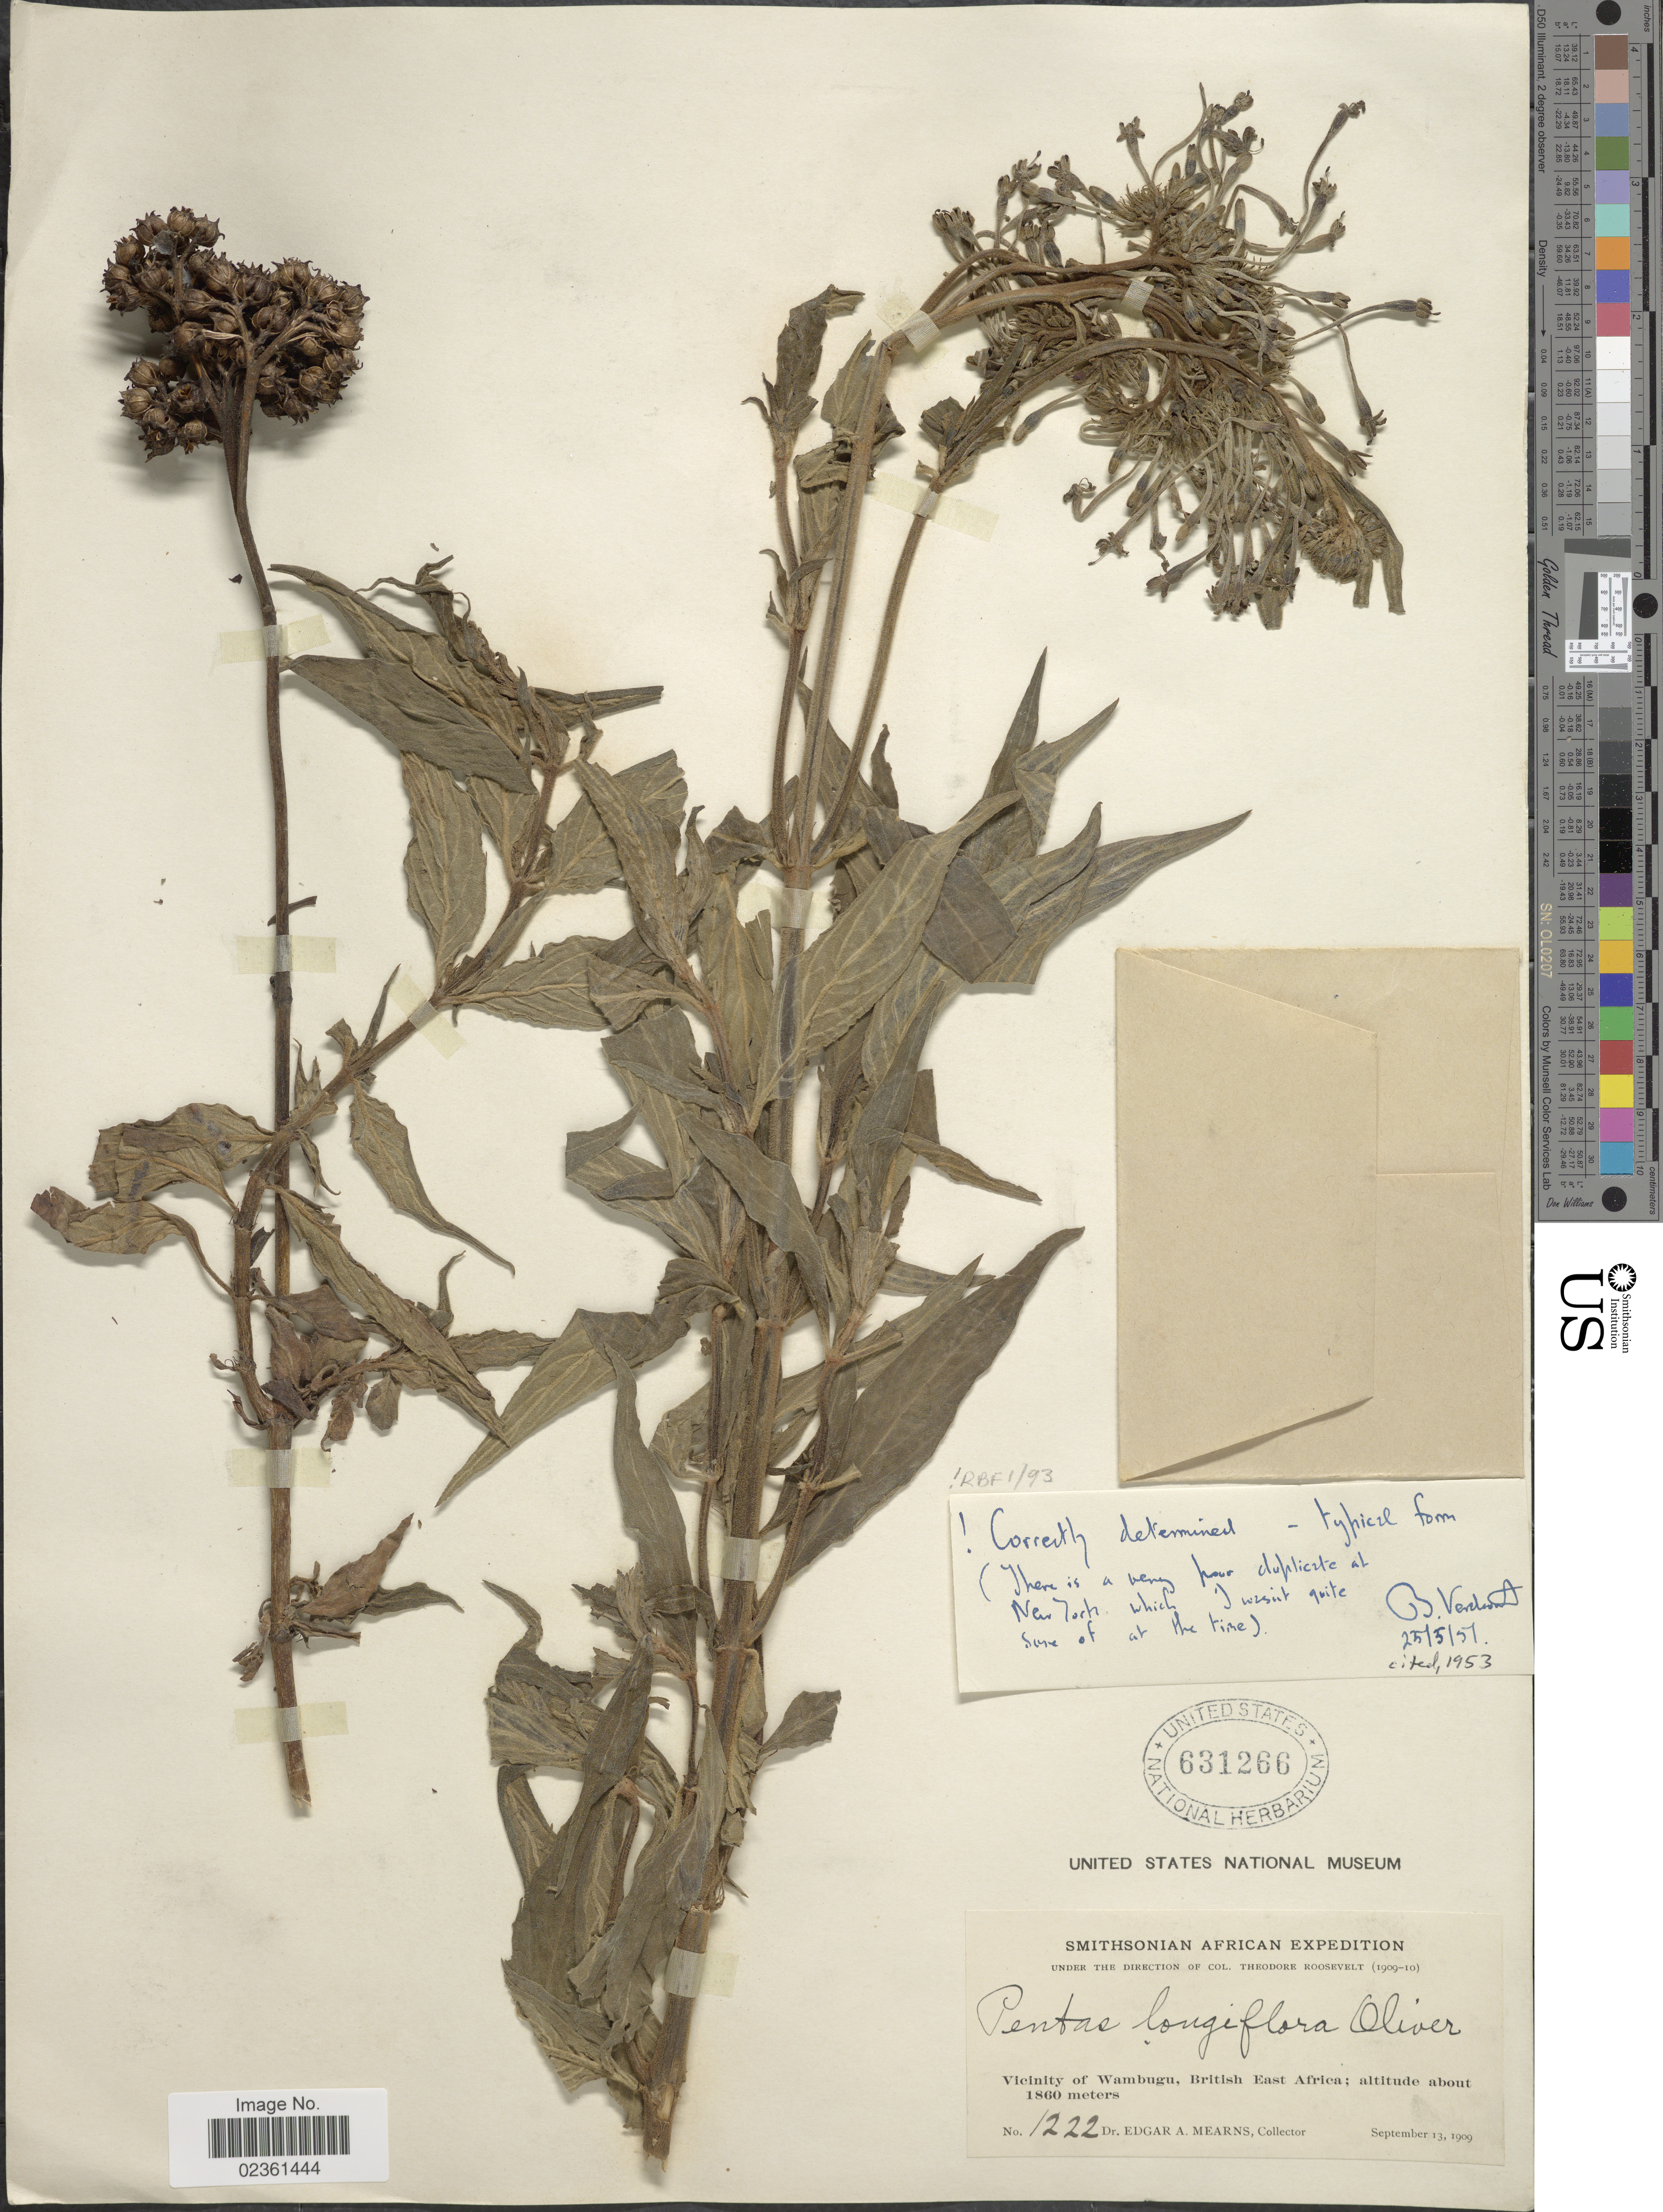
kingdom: Plantae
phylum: Tracheophyta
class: Magnoliopsida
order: Gentianales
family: Rubiaceae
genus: Pentas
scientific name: Pentas longiflora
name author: Oliv.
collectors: E. A. Mearns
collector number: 1222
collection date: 1909-09-13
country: Kenya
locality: Vicinity of Wambugu, British East Africa.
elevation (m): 1860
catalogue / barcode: US 631266